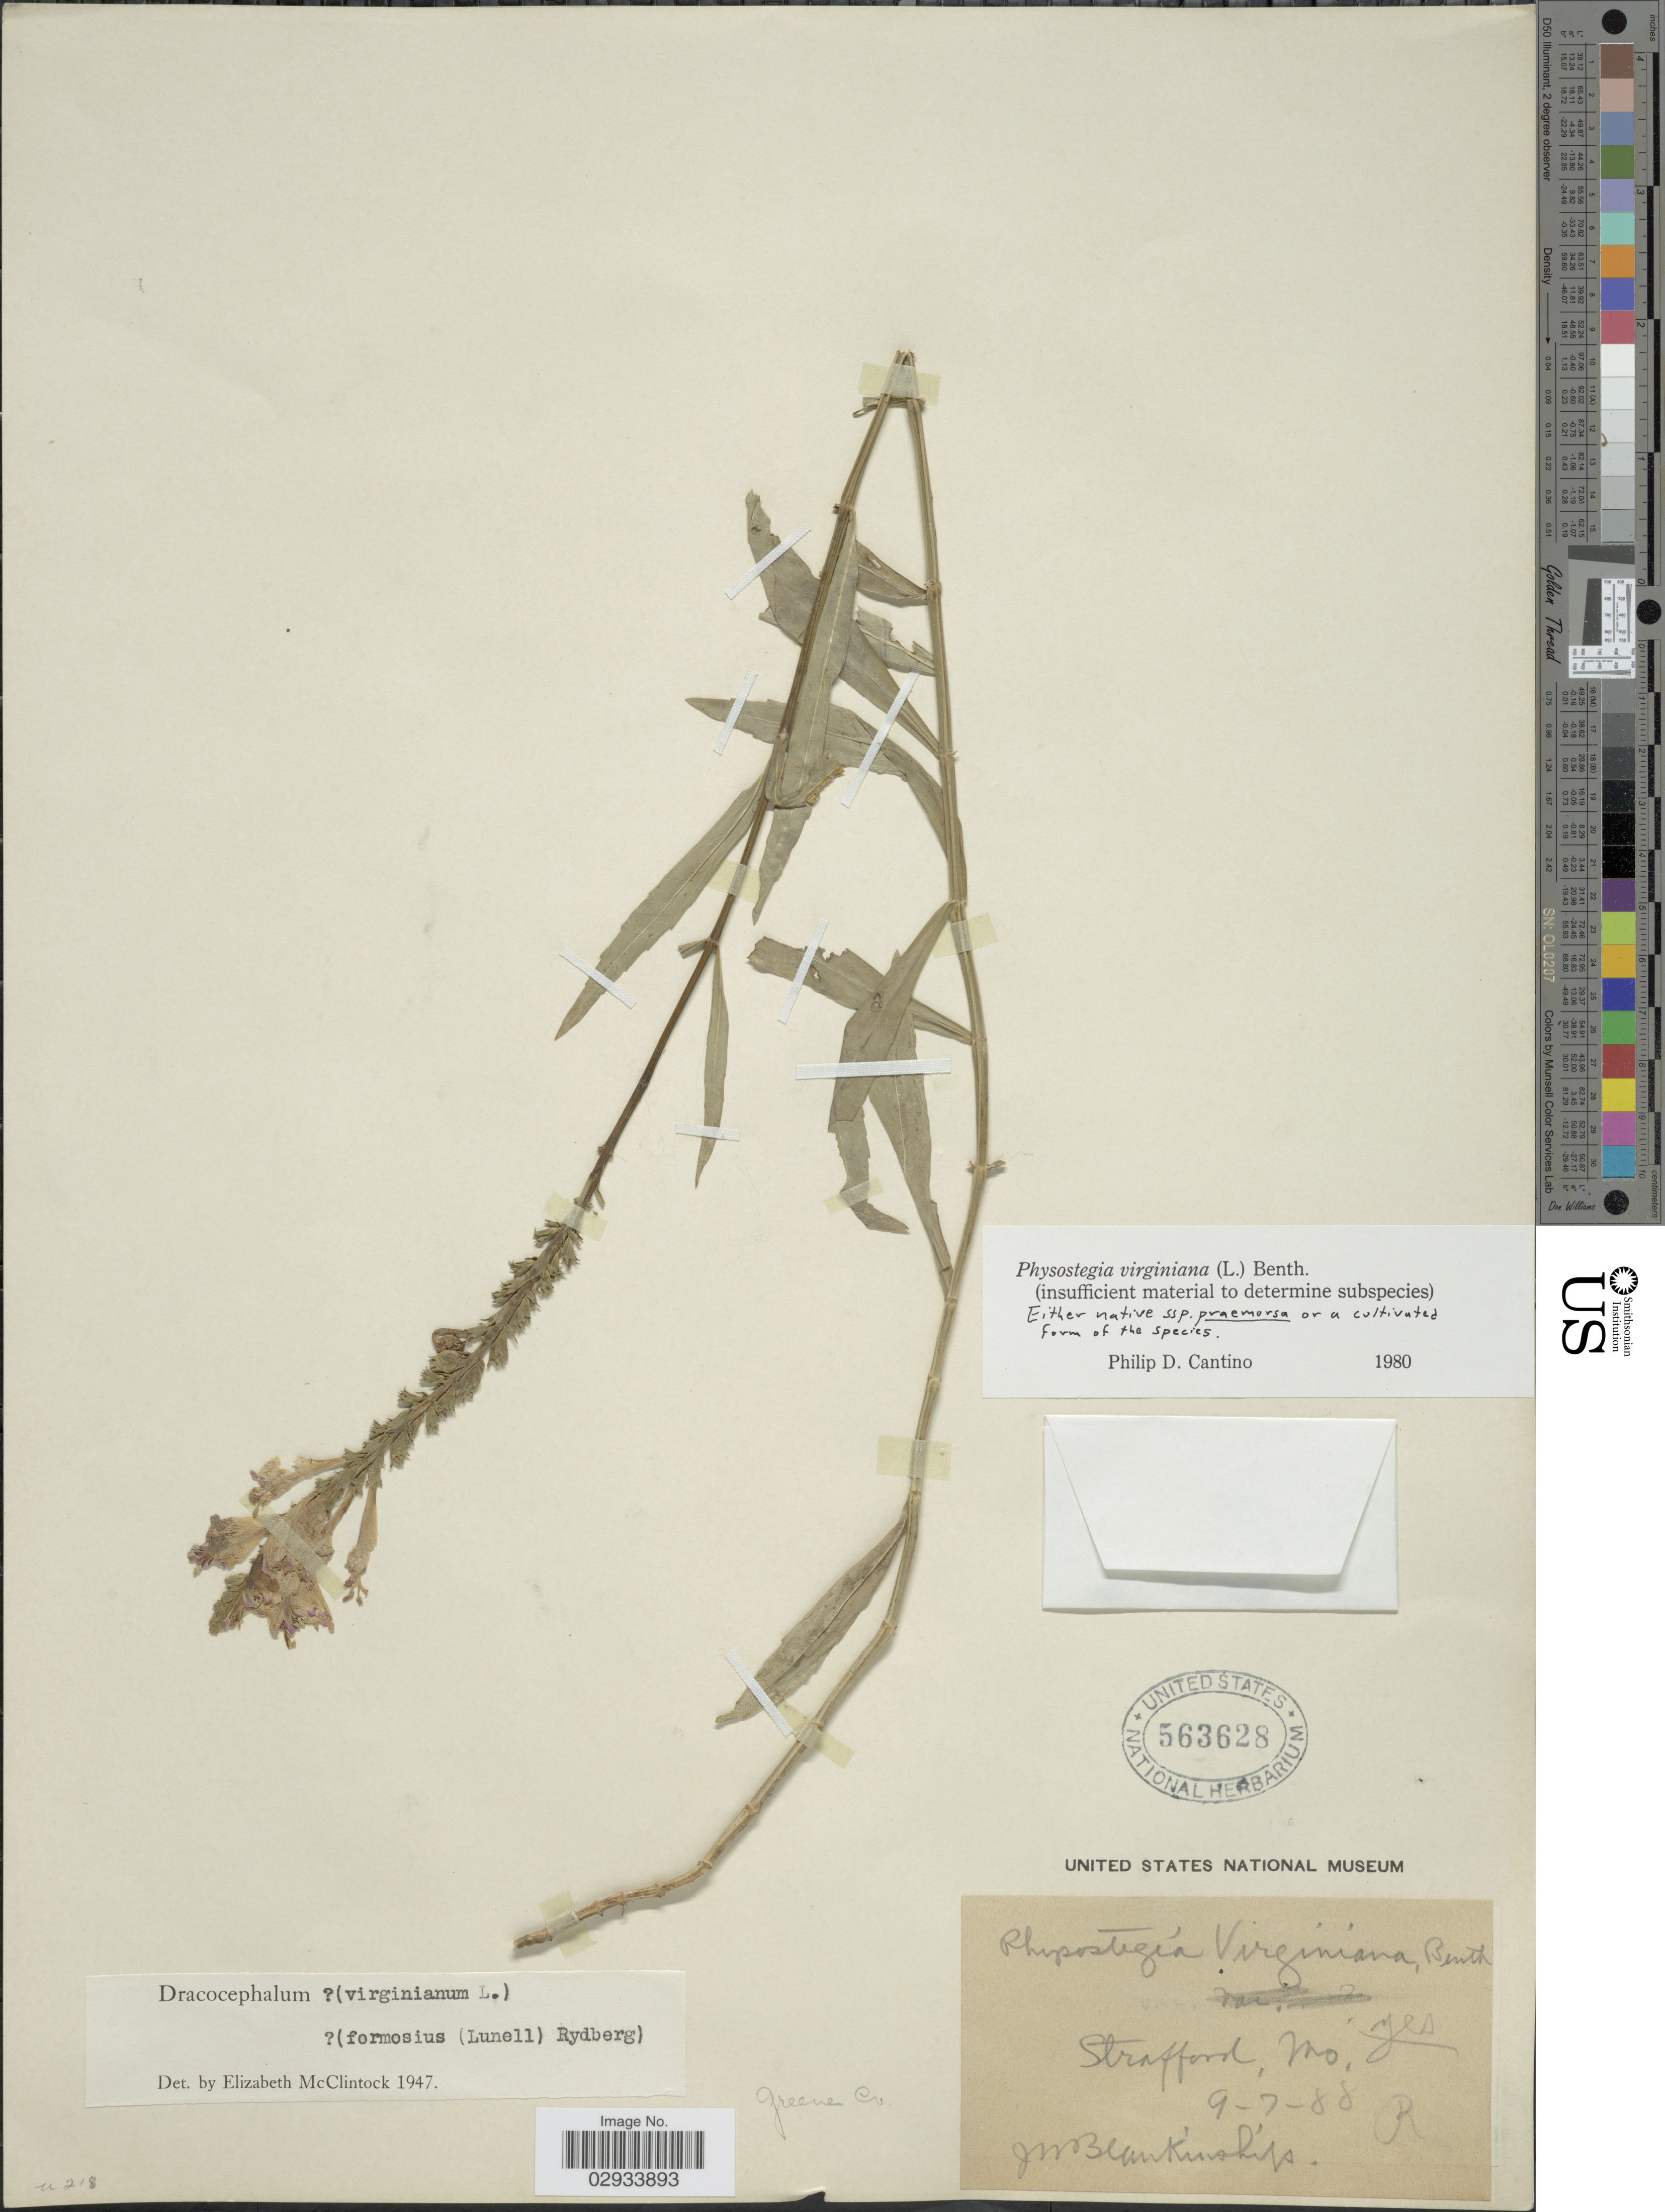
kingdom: Plantae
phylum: Tracheophyta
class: Magnoliopsida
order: Lamiales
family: Lamiaceae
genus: Physostegia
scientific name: Physostegia virginiana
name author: (L.) Benth.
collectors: J. W. Blankinship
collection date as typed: Transcribed d/m/y: 7/9/88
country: United States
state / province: Missouri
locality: Strafford, Mo.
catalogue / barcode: US 563628